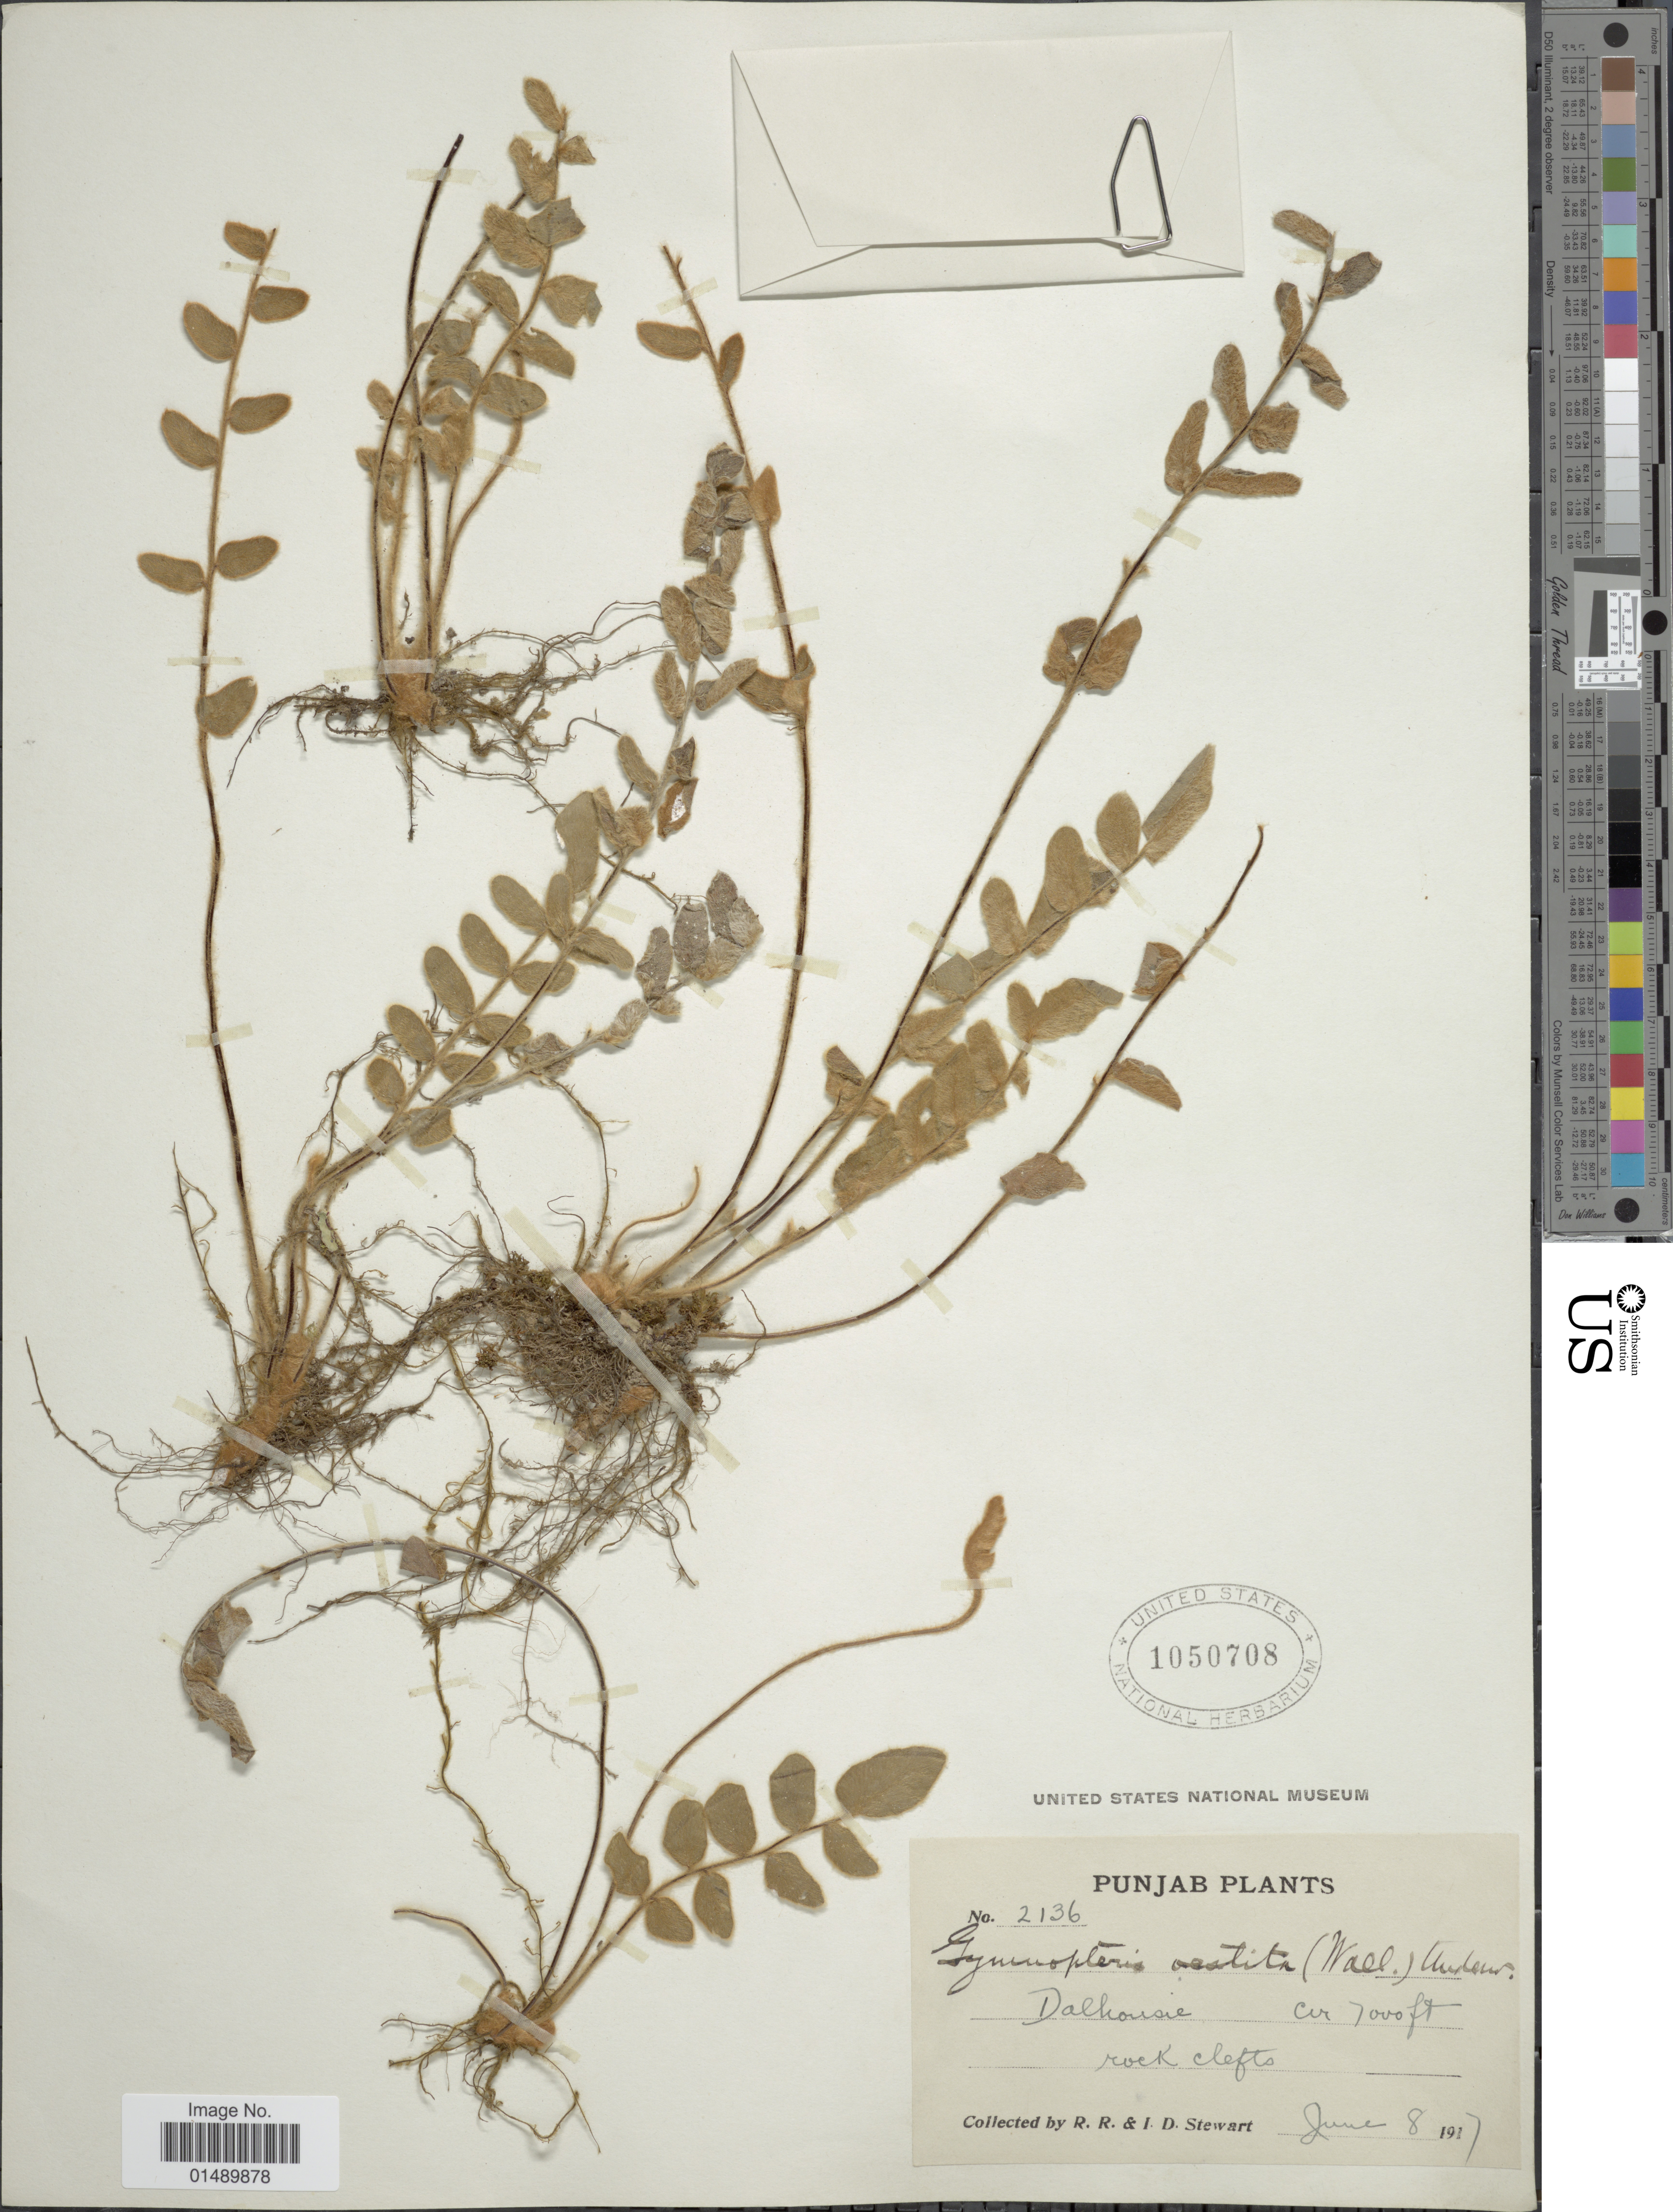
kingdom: Plantae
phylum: Tracheophyta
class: Polypodiopsida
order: Polypodiales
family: Pteridaceae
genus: Paragymnopteris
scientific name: Paragymnopteris vestita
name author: (Wall. ex C. Presl) K.H. Shing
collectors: R. R. Stewart & I. Stewart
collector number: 2136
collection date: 1917-06-08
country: India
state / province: Punjab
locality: Punjab, Dalhousie.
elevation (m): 2134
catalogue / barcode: US 1050708